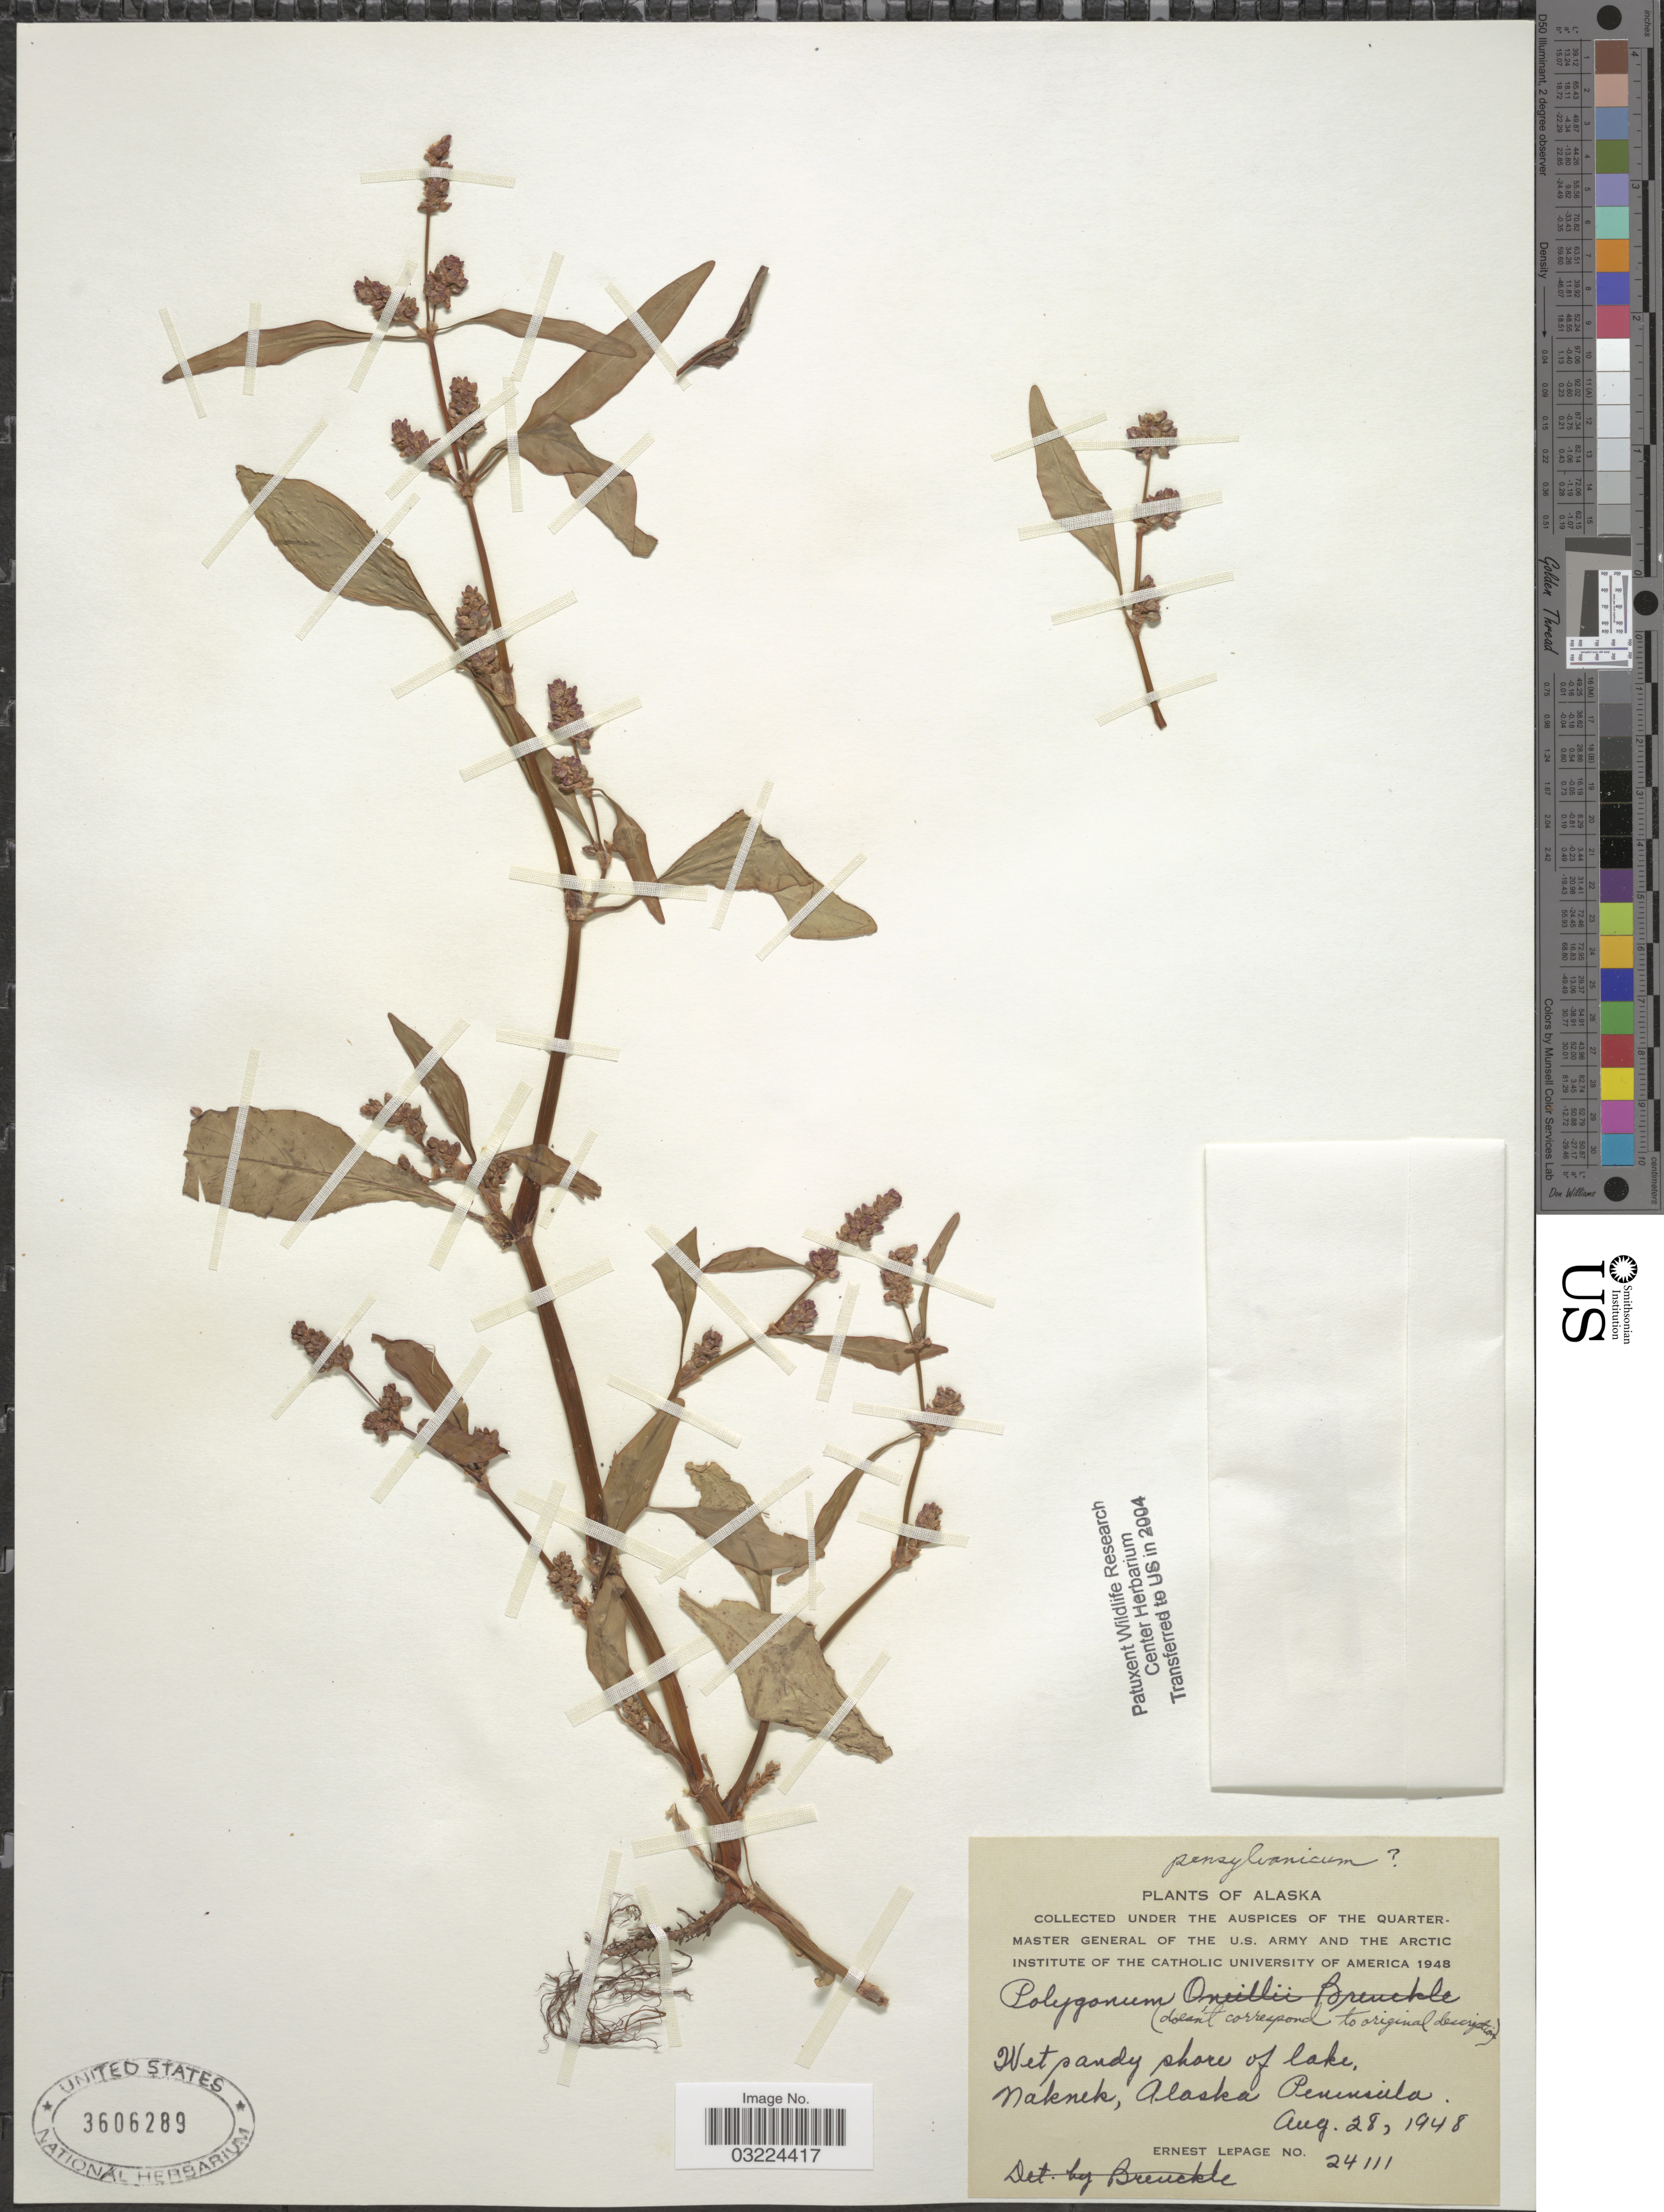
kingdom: Plantae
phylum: Tracheophyta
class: Magnoliopsida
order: Caryophyllales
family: Polygonaceae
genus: Persicaria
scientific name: Persicaria lapathifolia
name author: (L.) Delarbre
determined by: Atha, D. E.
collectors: E. Lepage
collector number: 24111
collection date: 1948-08-28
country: United States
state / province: Alaska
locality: Naknek, Alaska Peninsula.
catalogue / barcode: US 3606289